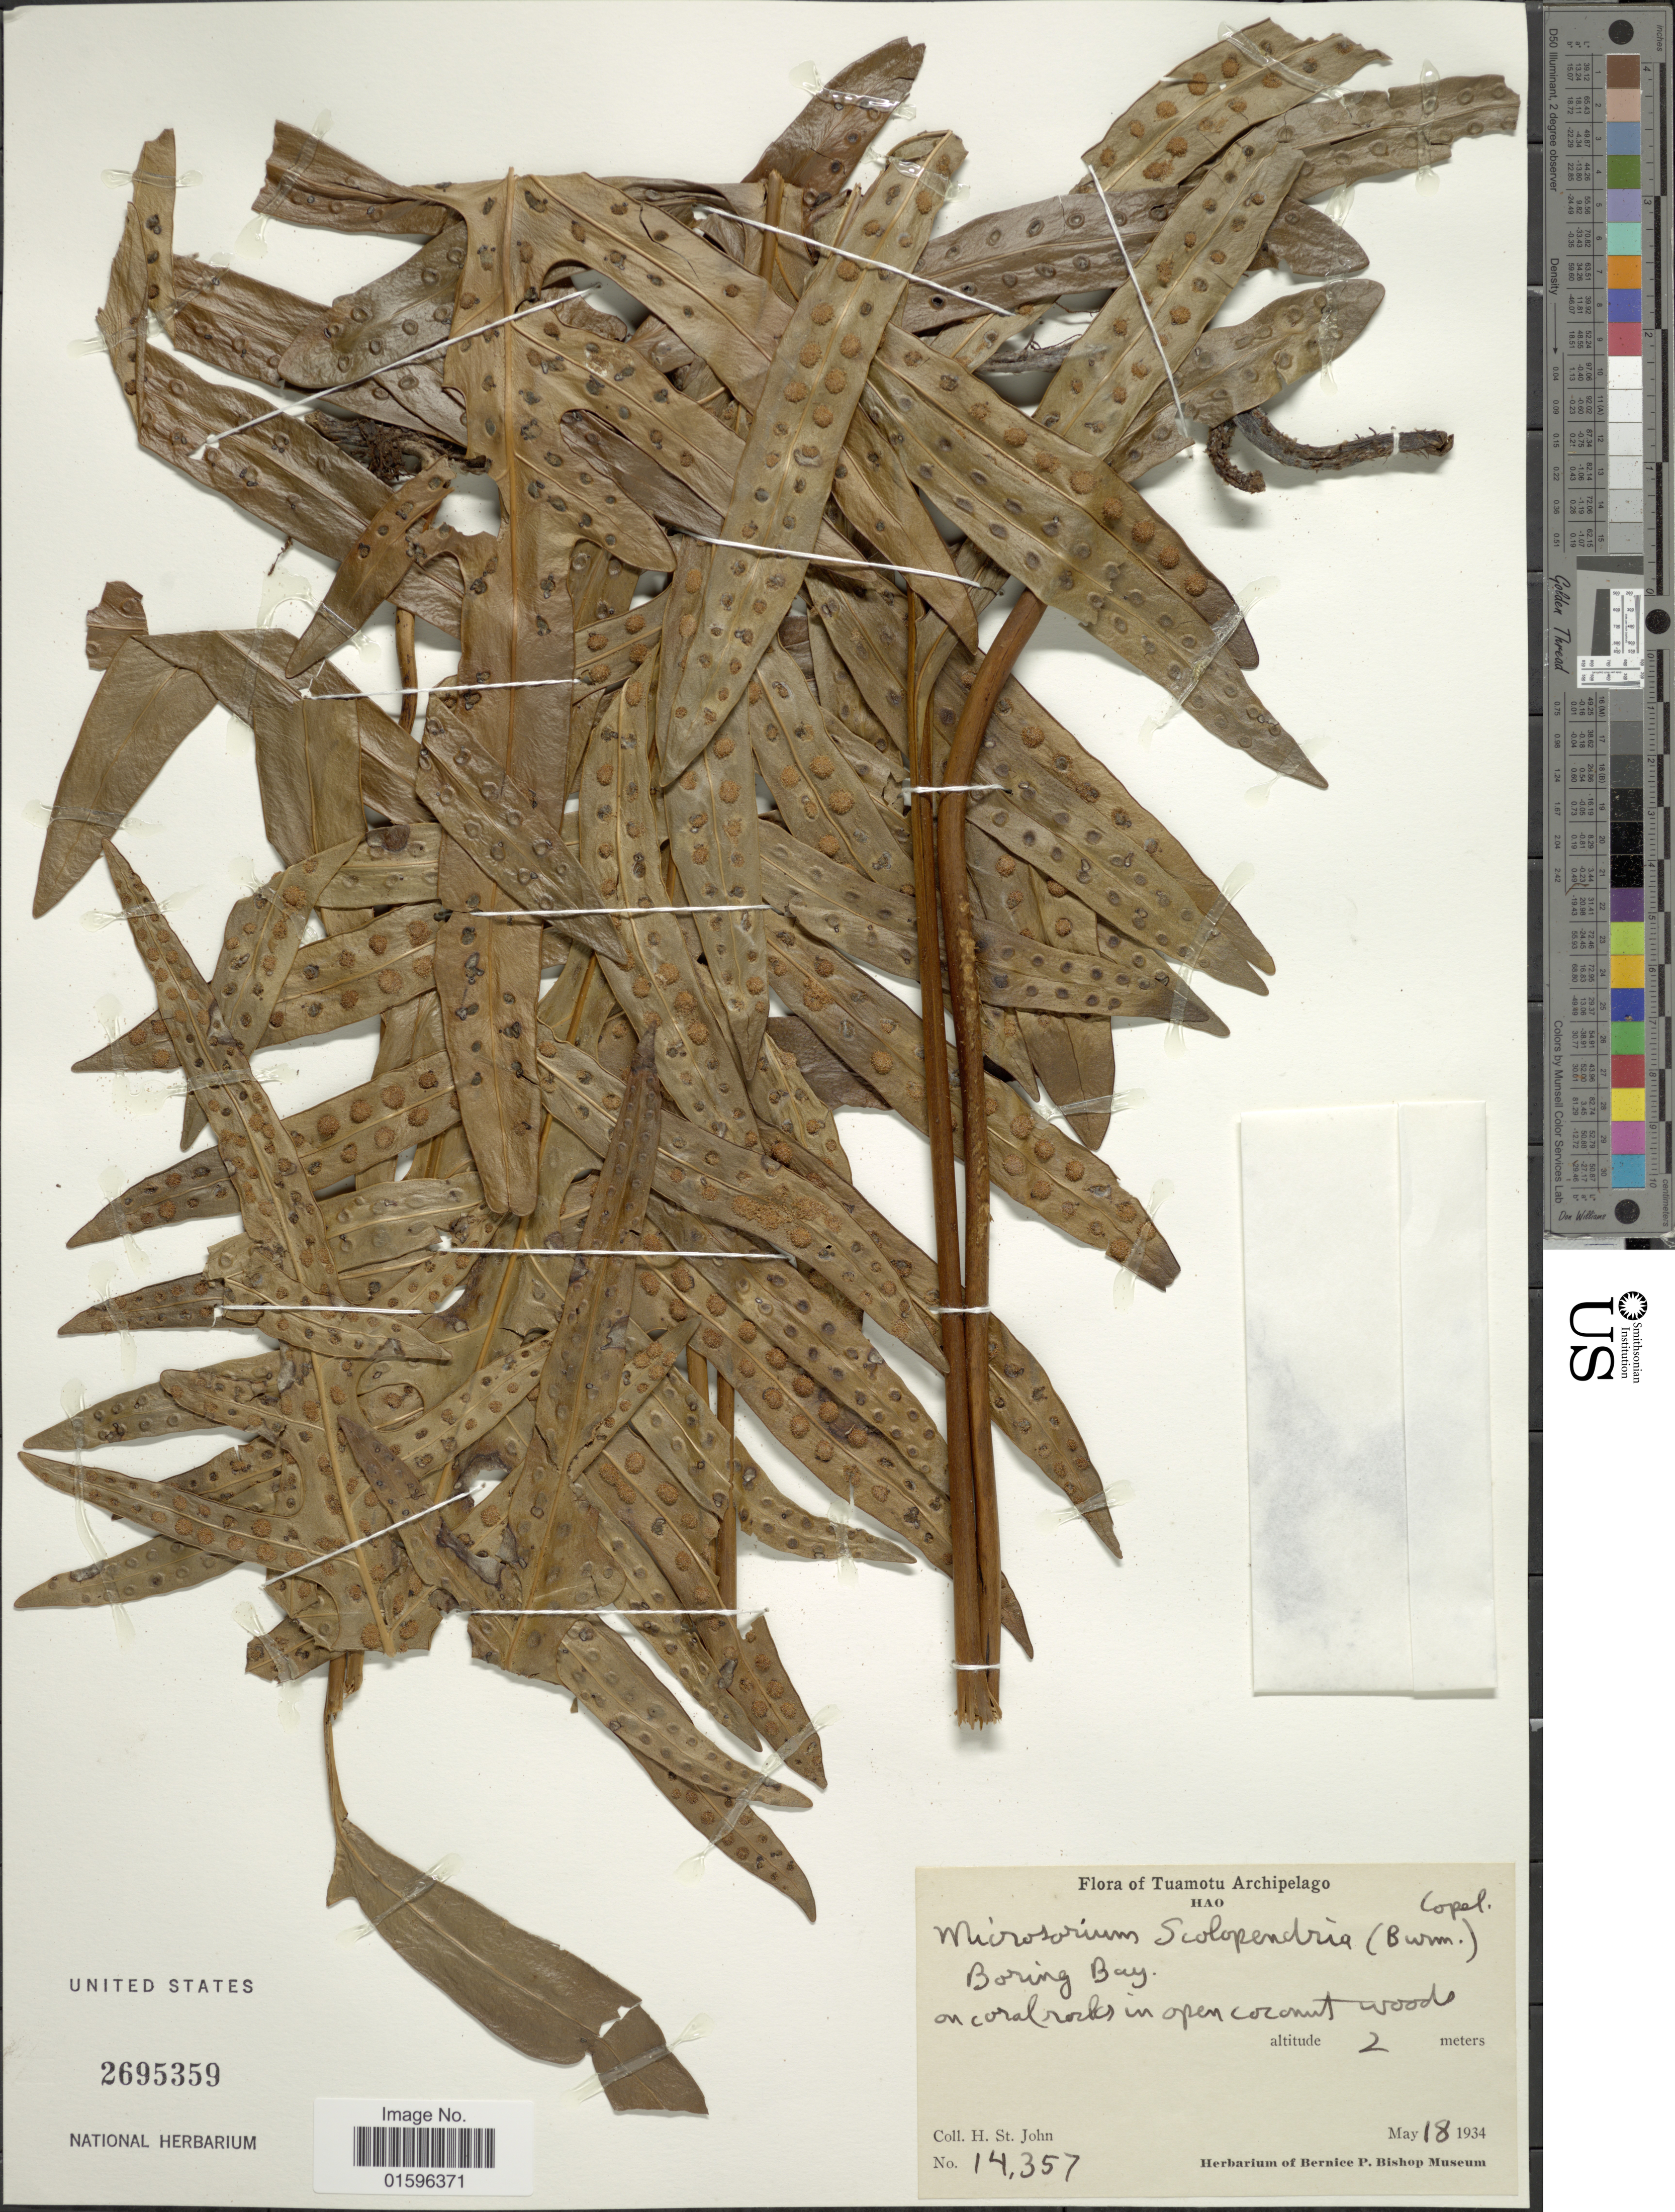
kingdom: Plantae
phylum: Tracheophyta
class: Polypodiopsida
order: Polypodiales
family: Polypodiaceae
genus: Polypodium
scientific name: Polypodium scolopendria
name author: Burm. f.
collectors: H. St. John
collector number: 14357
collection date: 1934-05-18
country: French Polynesia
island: Hao Atoll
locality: Tuamotu Archipelago, Hao, Boring Bay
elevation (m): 2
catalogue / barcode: US 2695359